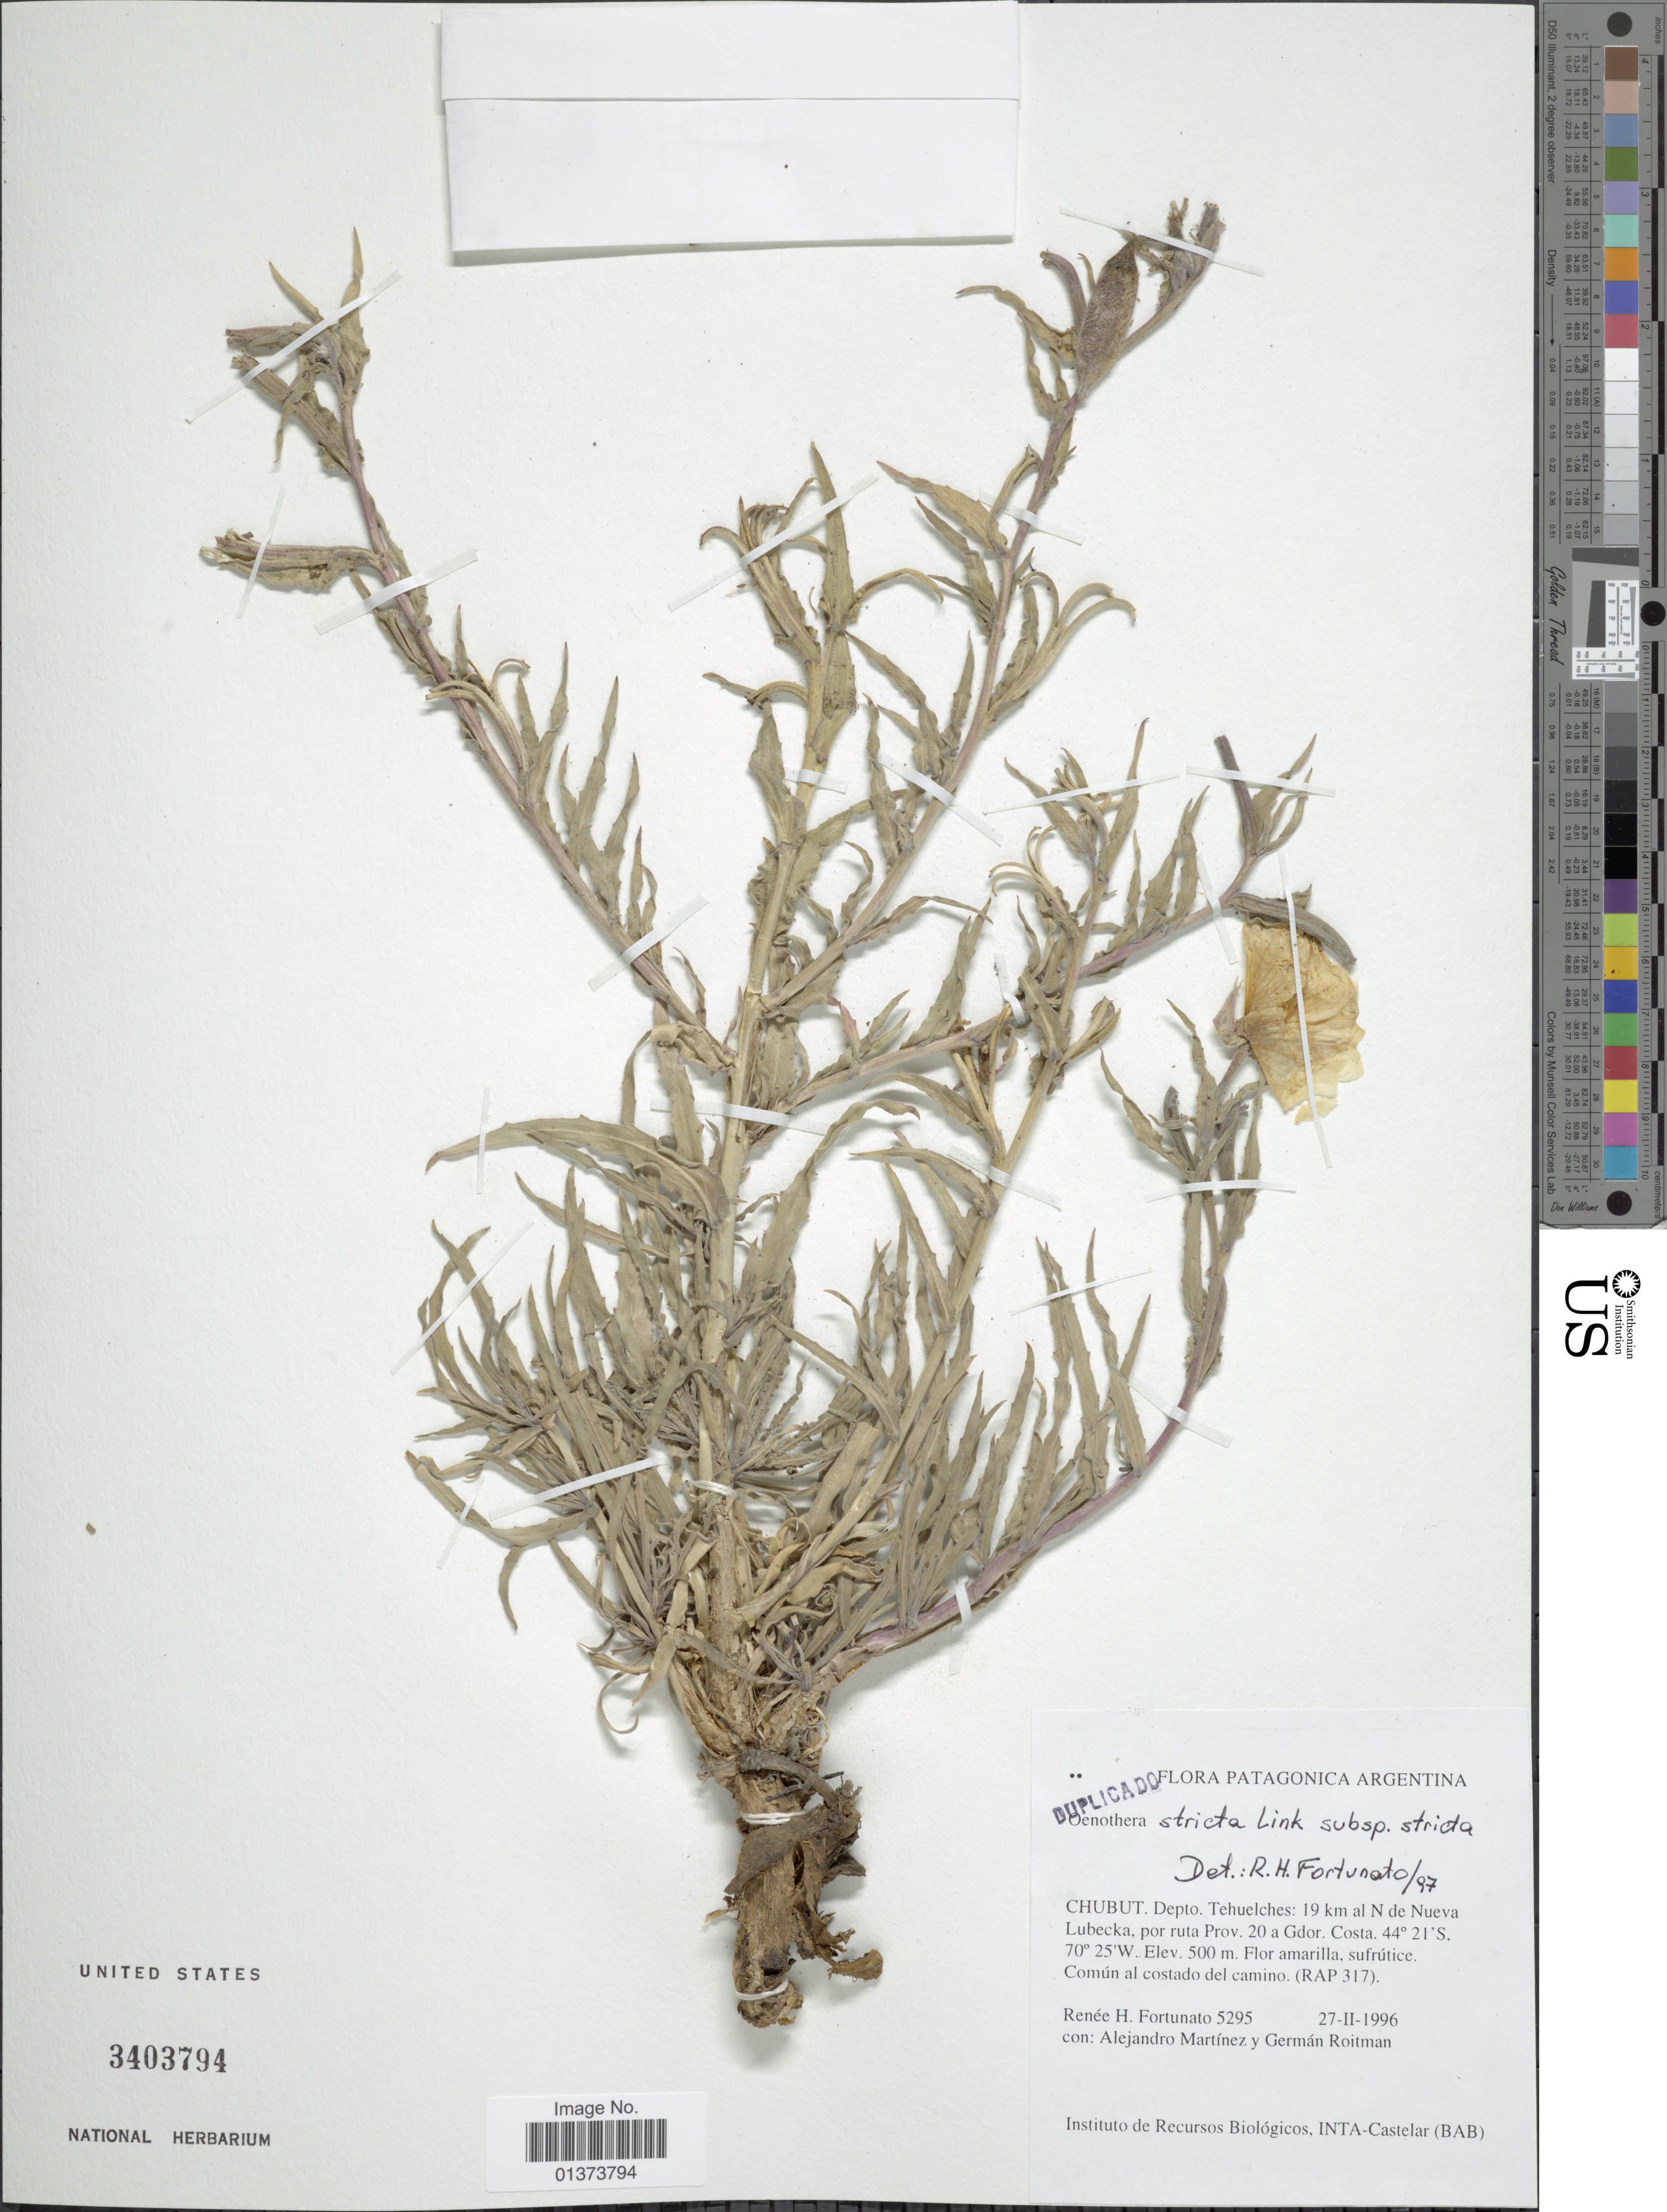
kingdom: Plantae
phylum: Tracheophyta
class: Magnoliopsida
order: Myrtales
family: Onagraceae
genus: Oenothera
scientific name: Oenothera stricta subsp. stricta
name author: Ledeb. ex Link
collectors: R. H. Fortunato, A. Martínez & G. Roitman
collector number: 5295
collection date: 1996-02-27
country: Argentina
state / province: Chubut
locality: Patagonica Argentina, Depto. Tehuelches: 19 km al N de Nueva Lubecka, por ruta Prov. 20 a Gdor. Costa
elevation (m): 500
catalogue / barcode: US 3403794